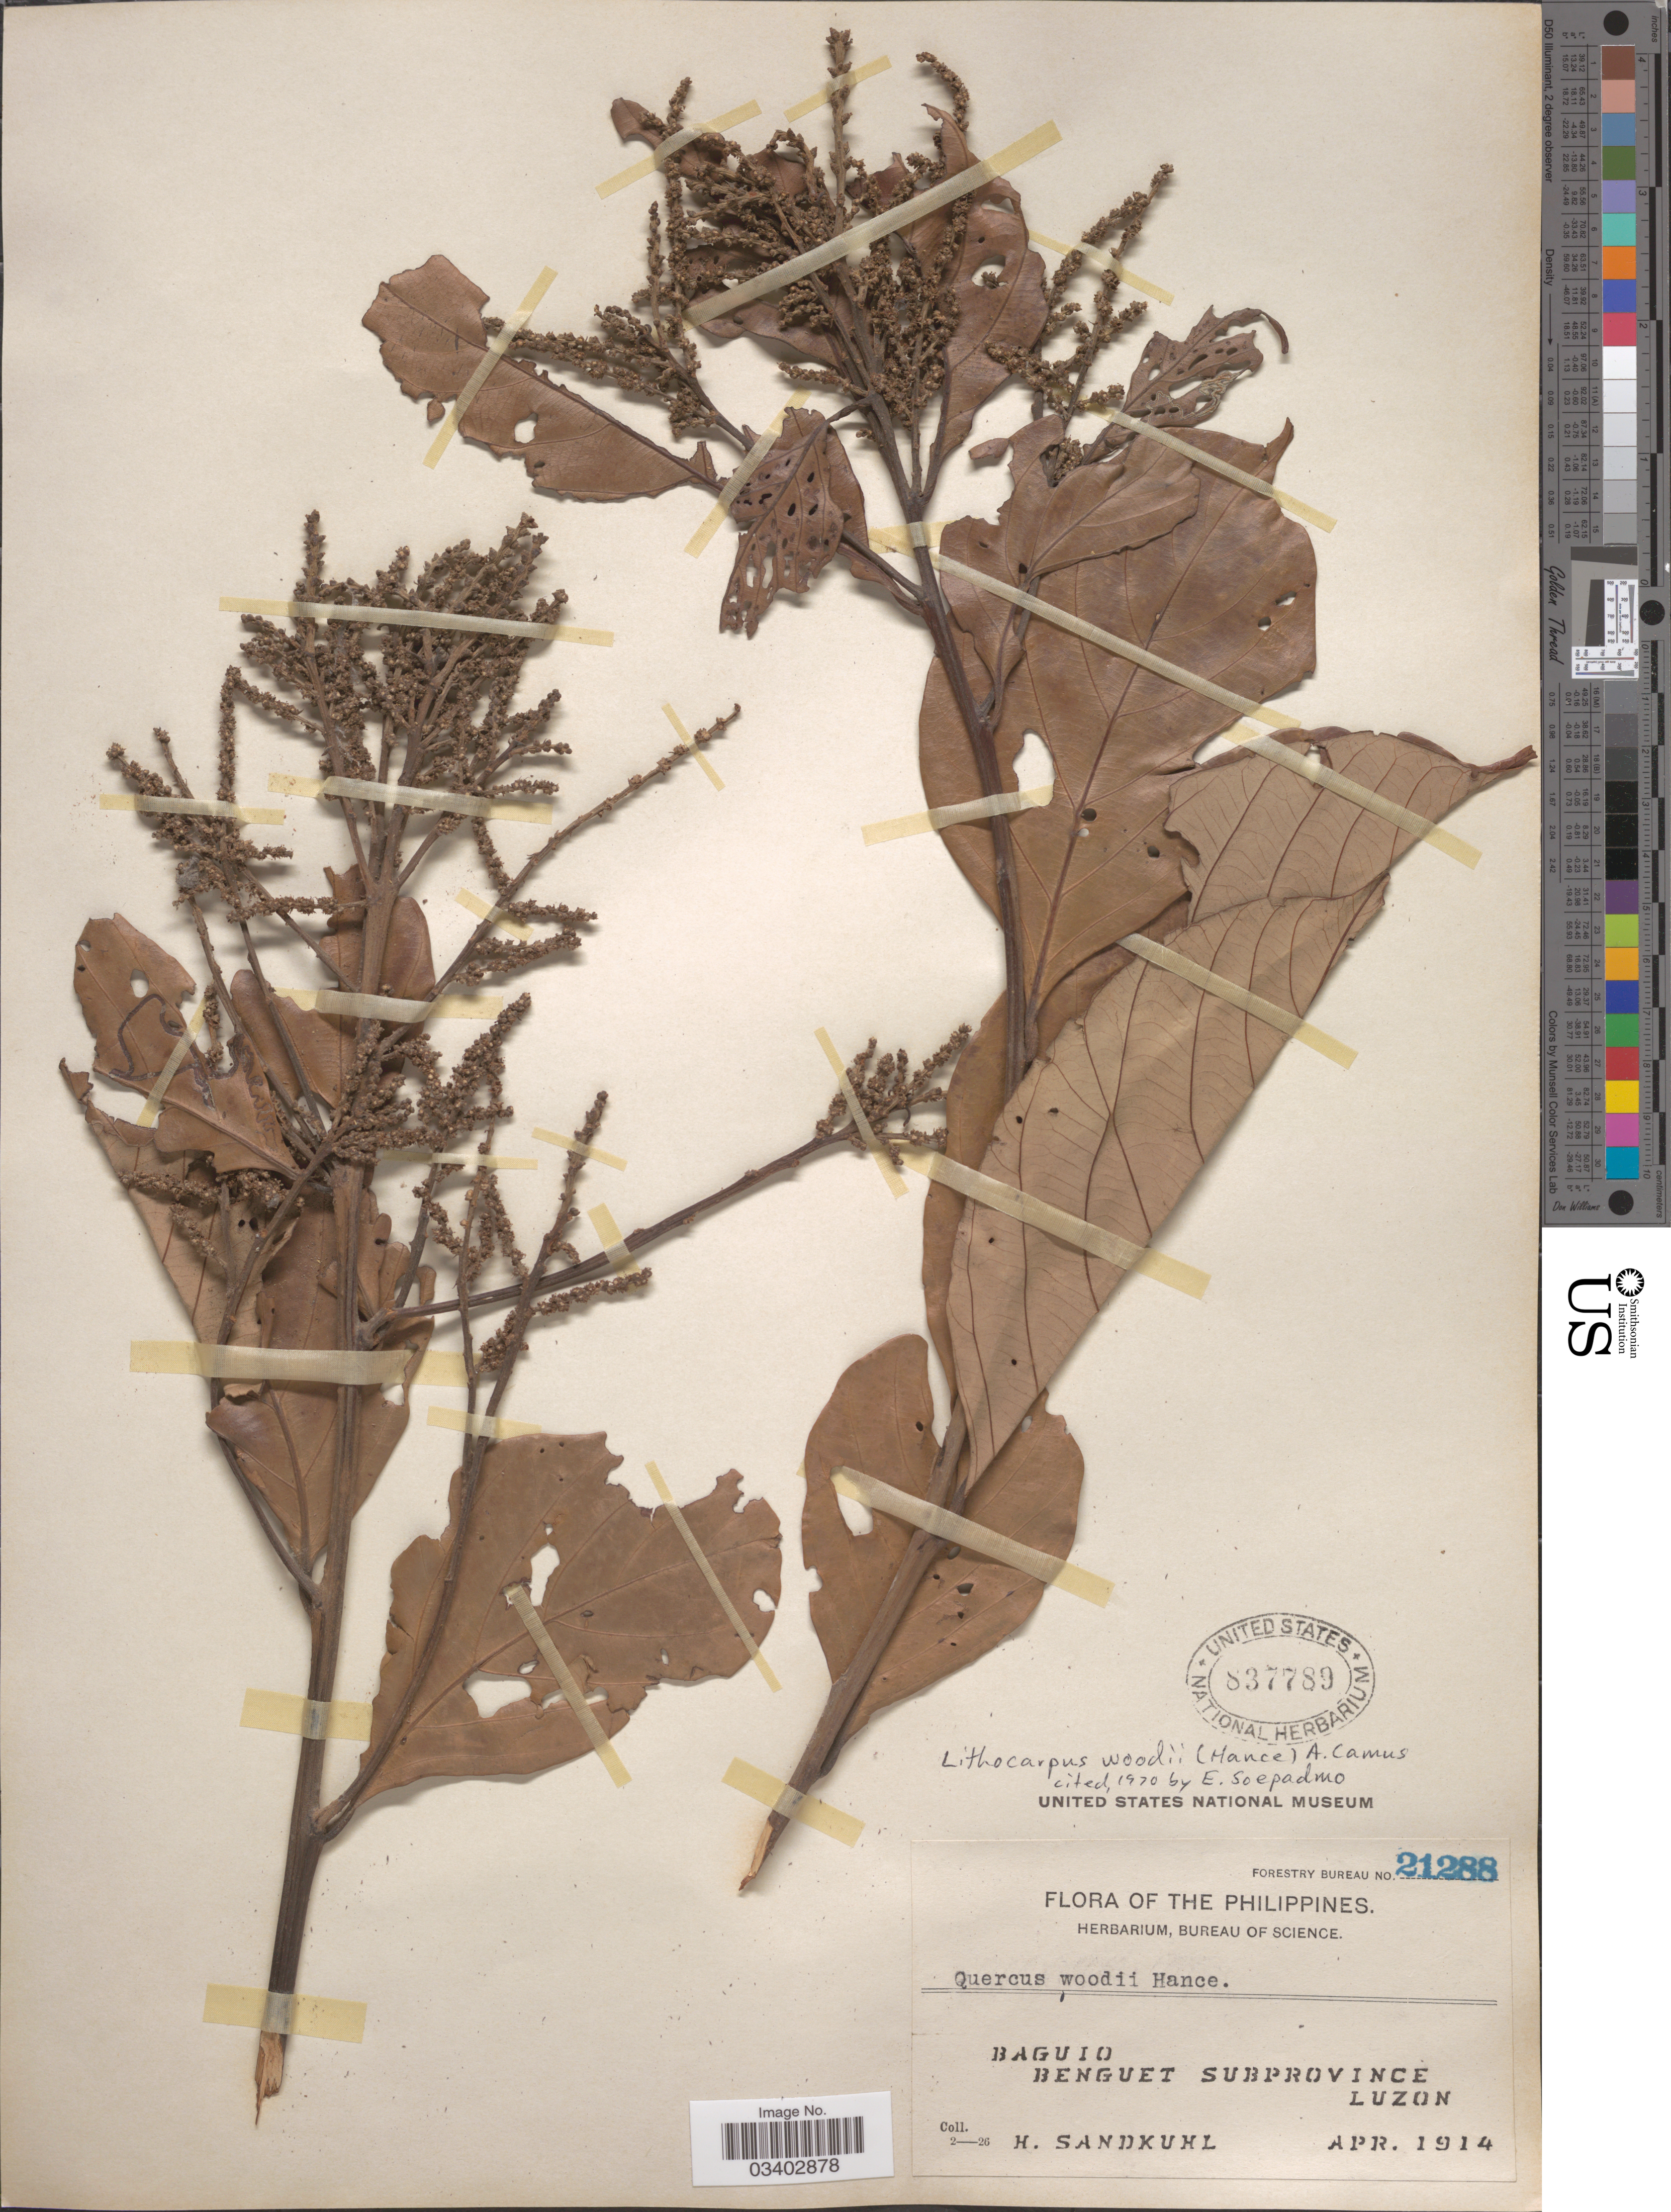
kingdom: Plantae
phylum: Tracheophyta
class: Magnoliopsida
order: Fagales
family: Fagaceae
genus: Lithocarpus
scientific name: Lithocarpus woodii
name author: (Hance) A. Camus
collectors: H. Sandkuhl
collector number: Forestry Bureau 21288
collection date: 1914-04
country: Philippines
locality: Baguio, Benguet Subprovince, Luzon.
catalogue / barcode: US 837789